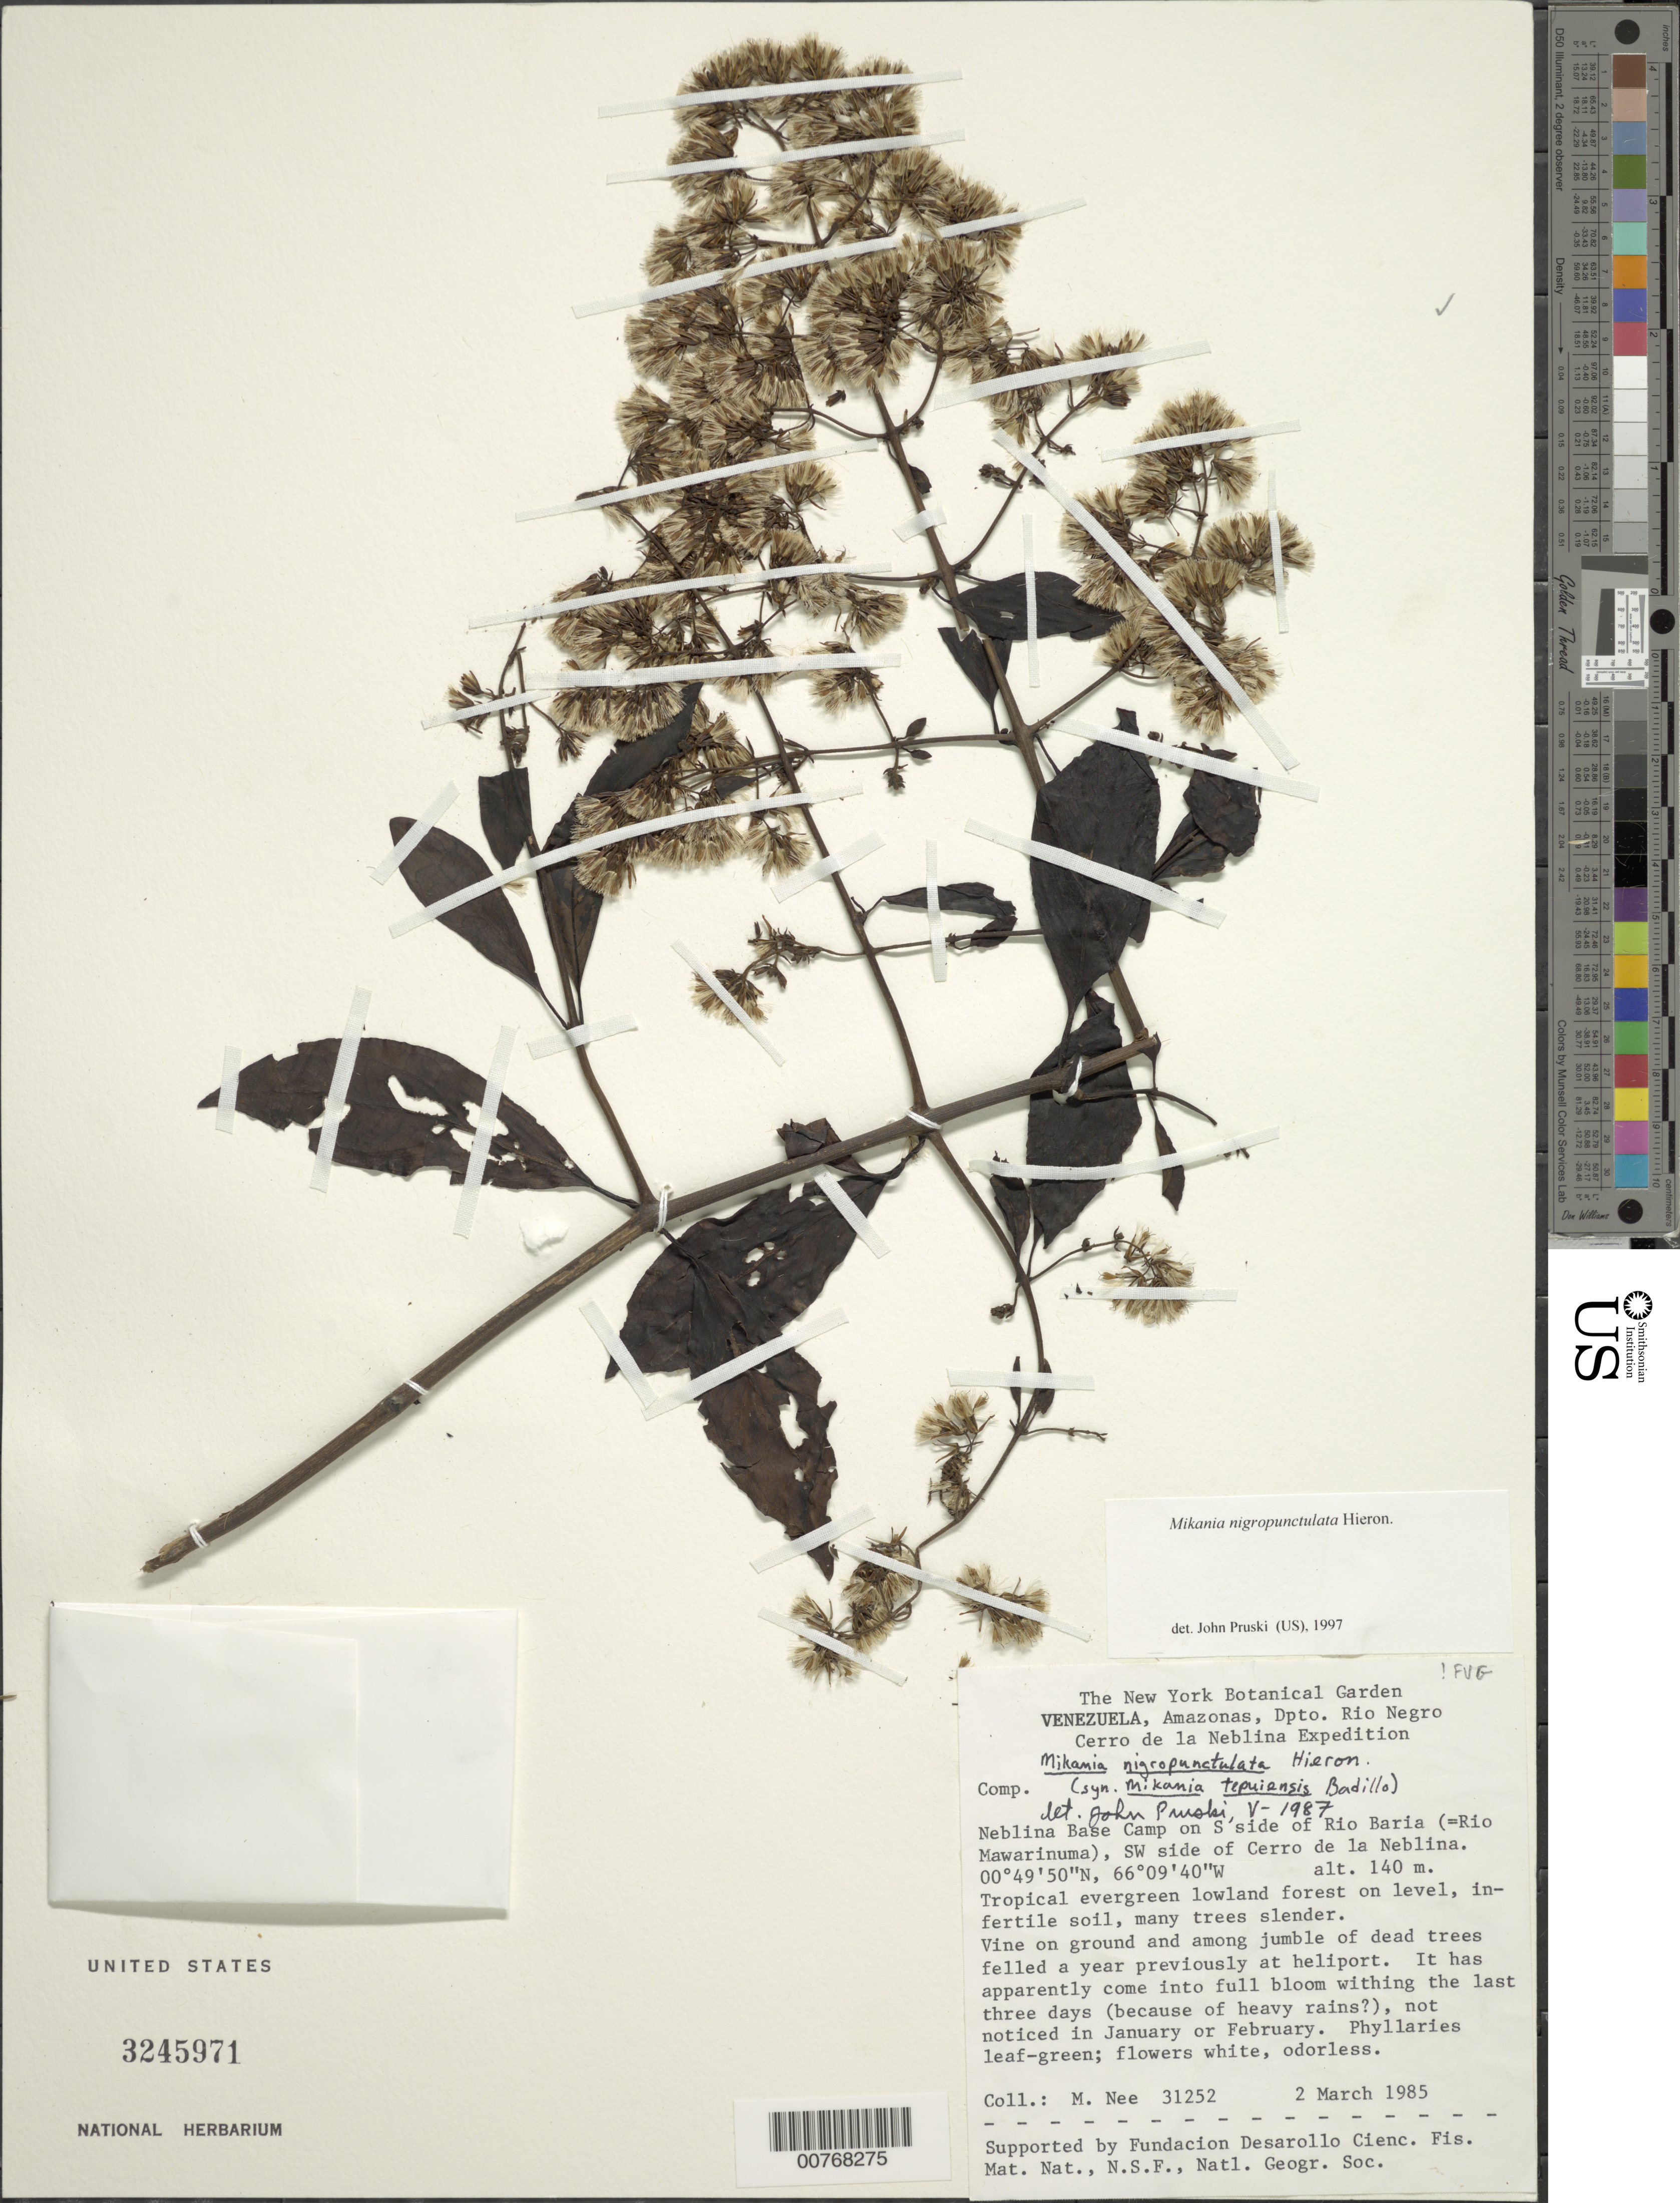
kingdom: Plantae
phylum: Tracheophyta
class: Magnoliopsida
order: Asterales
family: Asteraceae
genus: Mikania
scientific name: Mikania nigropunctulata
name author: Hieron.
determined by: Pruski, J. F.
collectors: M. Nee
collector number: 31252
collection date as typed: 2-Mar-85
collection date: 1985-03-02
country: Venezuela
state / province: Amazonas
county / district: Río Negro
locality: Neblina Base Camp on S side of Río Baria, SW side of Cerro de la Neblina.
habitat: Tropical evergreen lowland forest on level, infertile soil, many trees slender. Among jumble of dead trees felled 1yr previous at heliport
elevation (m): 140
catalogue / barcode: US 3245971